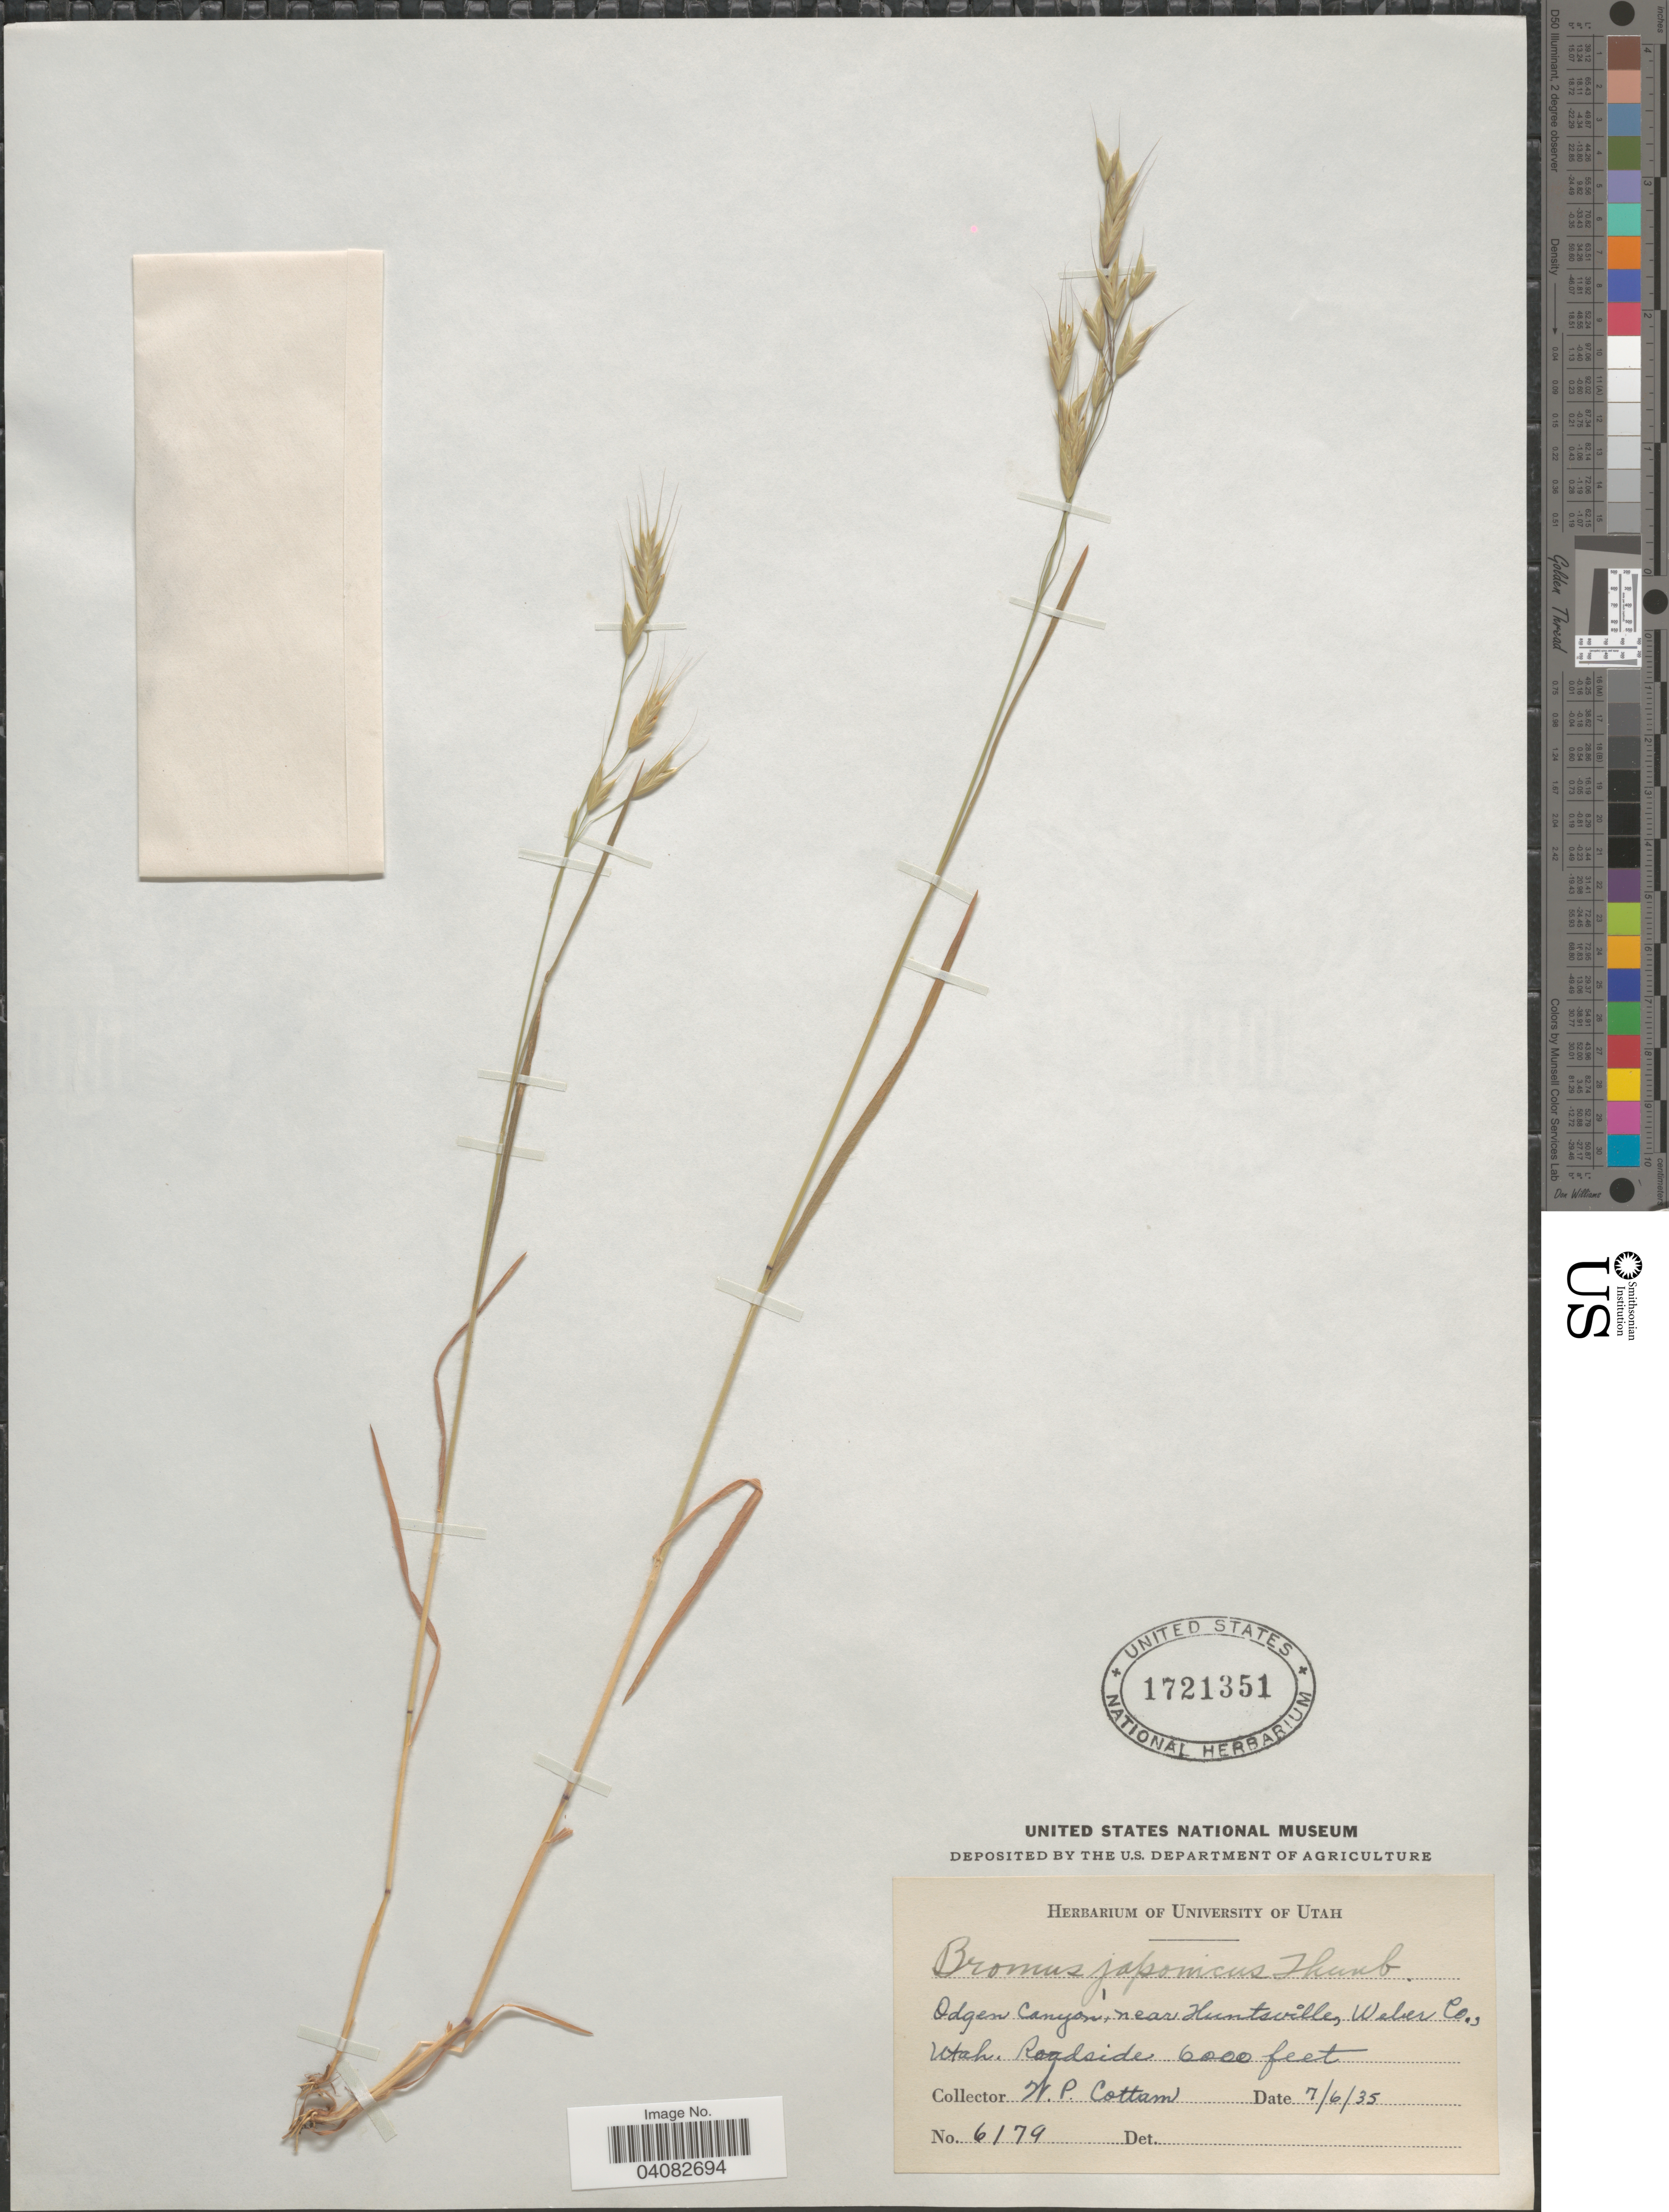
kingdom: Plantae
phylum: Tracheophyta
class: Liliopsida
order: Poales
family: Poaceae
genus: Bromus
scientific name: Bromus japonicus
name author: Houtt.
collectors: W. Cottam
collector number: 6179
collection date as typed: Transcribed d/m/y: 6/7/35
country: United States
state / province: Utah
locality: Odgen Canyon, near Huntsville, Weber Co.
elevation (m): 1829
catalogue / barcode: US 1721351